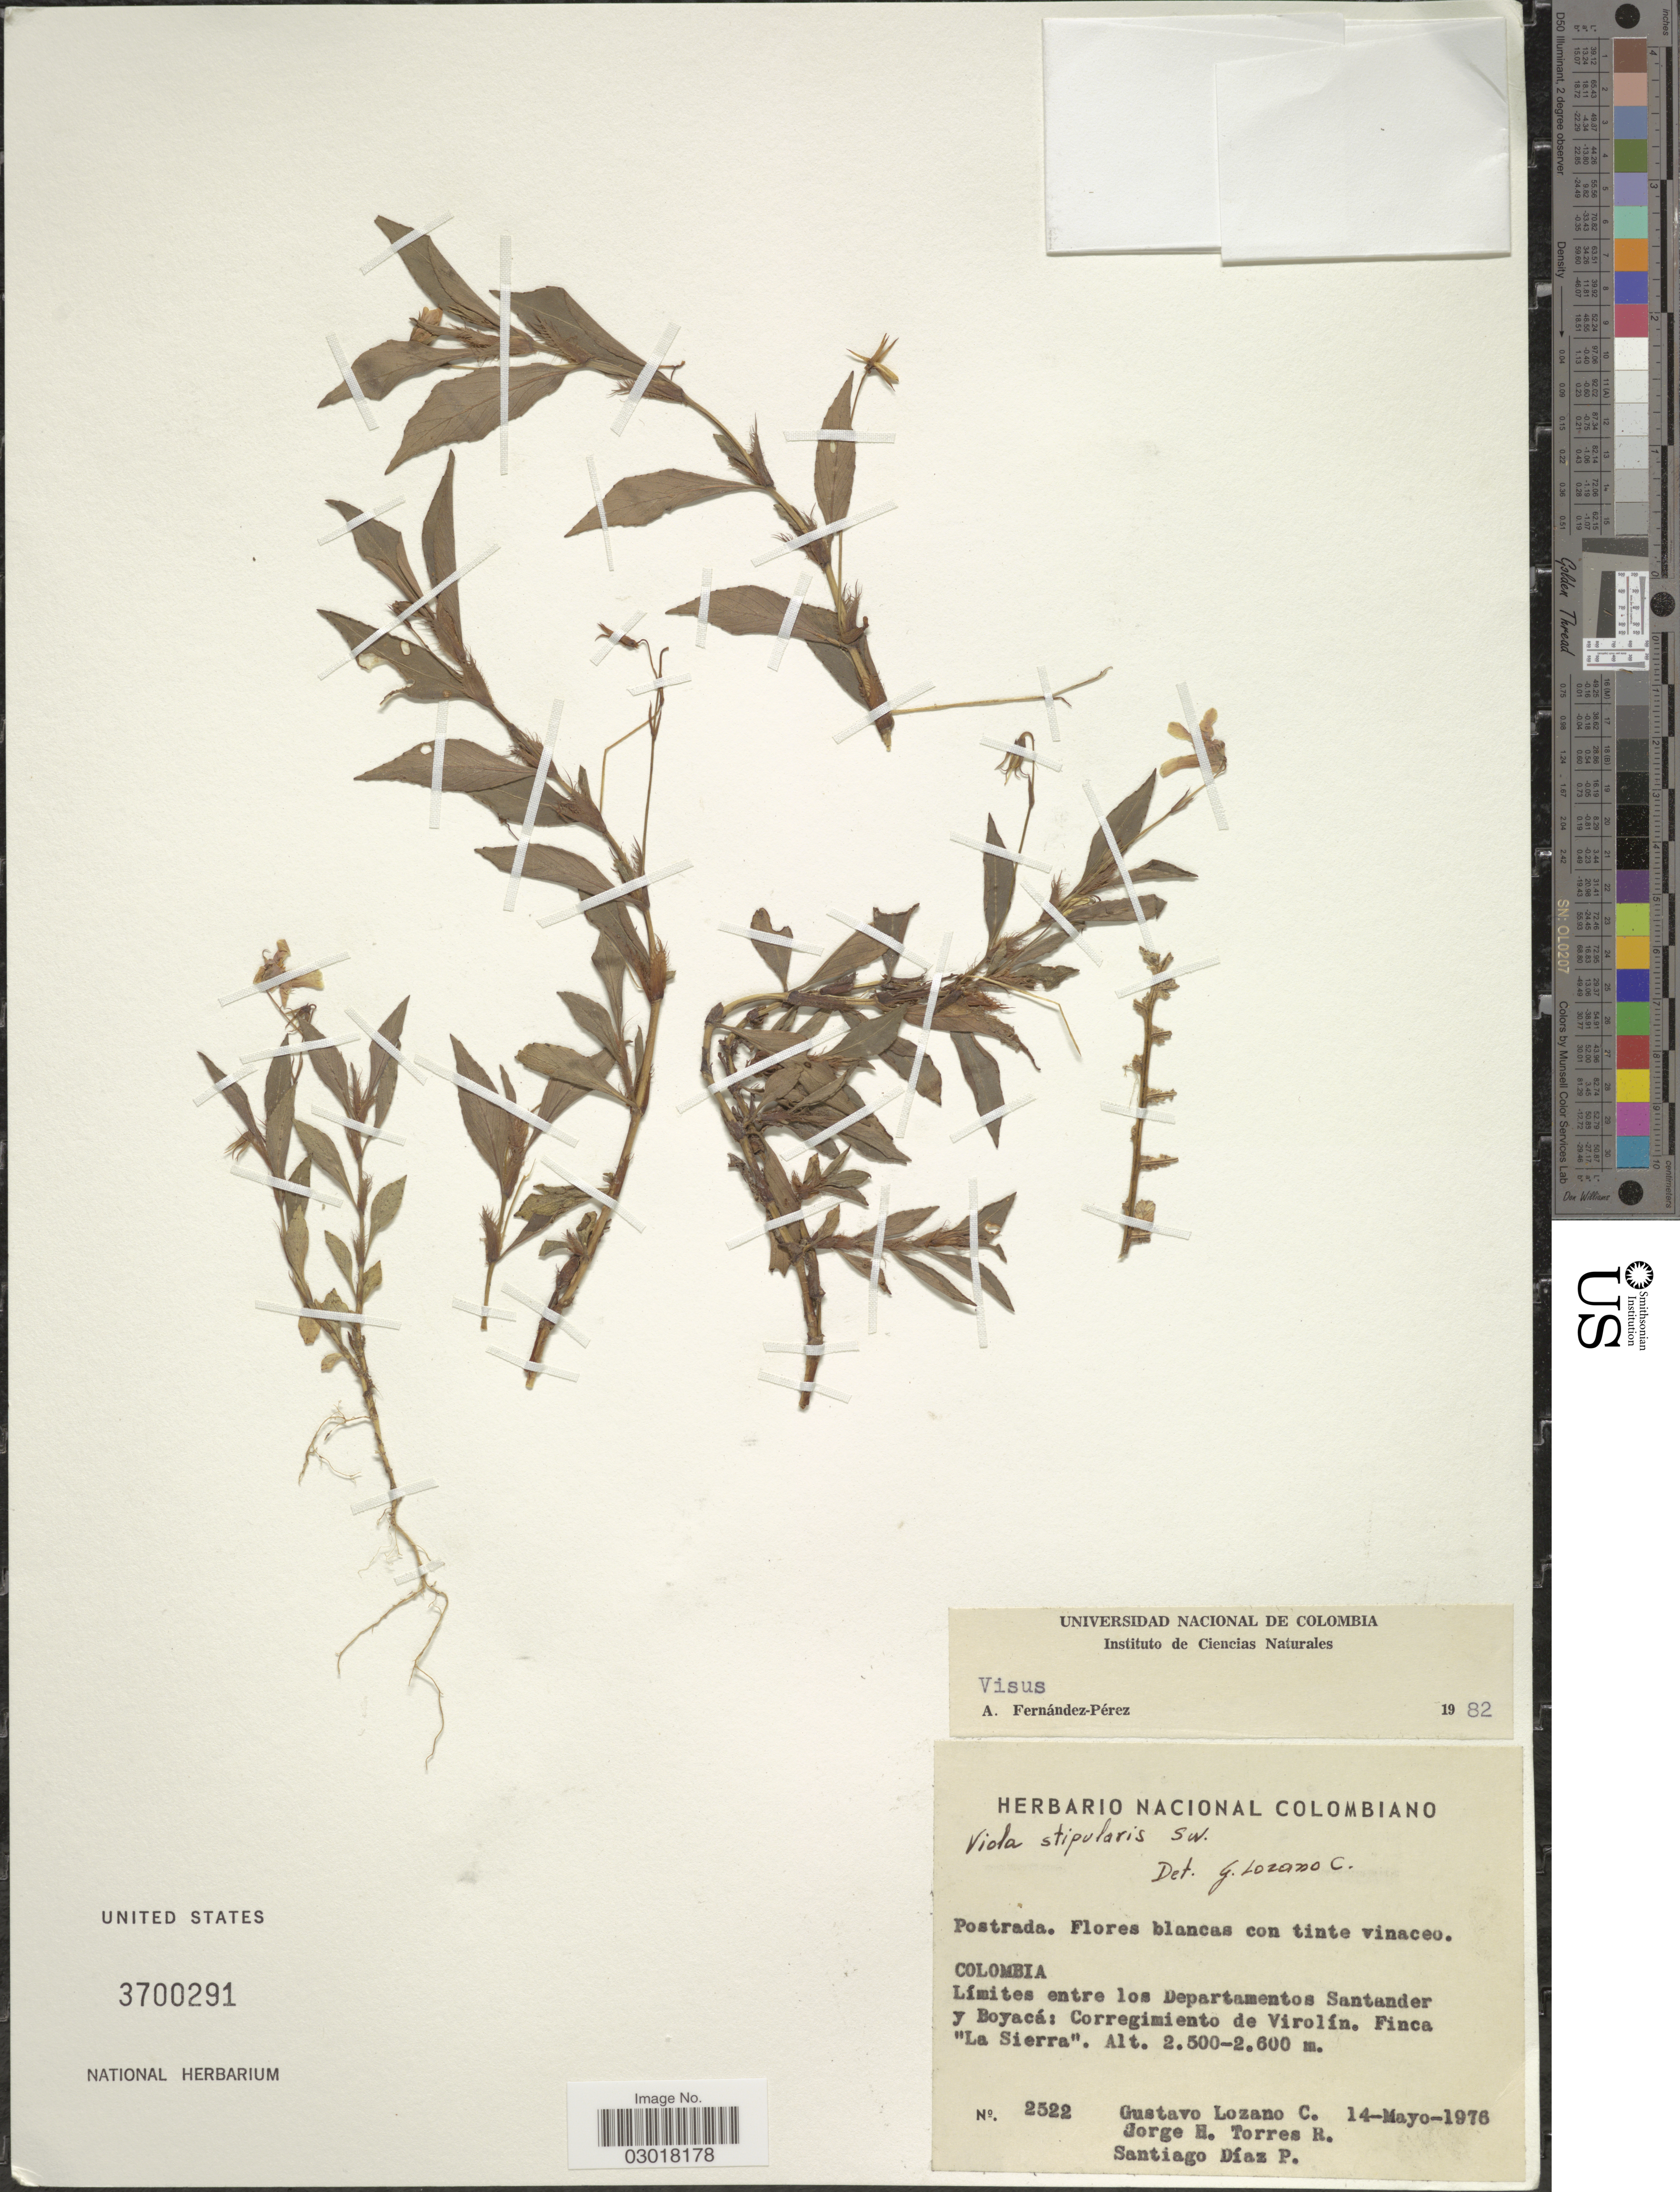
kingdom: Plantae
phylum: Tracheophyta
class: Magnoliopsida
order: Malpighiales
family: Violaceae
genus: Viola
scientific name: Viola stipularis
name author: Sw.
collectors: G. Lozano-Contreras, J. Torres R. & S. Diaz P.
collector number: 2522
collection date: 1976-05-14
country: Colombia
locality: Límites entre los Departamentos Santander u Boyacá: Corregimiento de Virolín. Finca 'La Sierra'.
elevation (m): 2500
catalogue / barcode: US 3700291